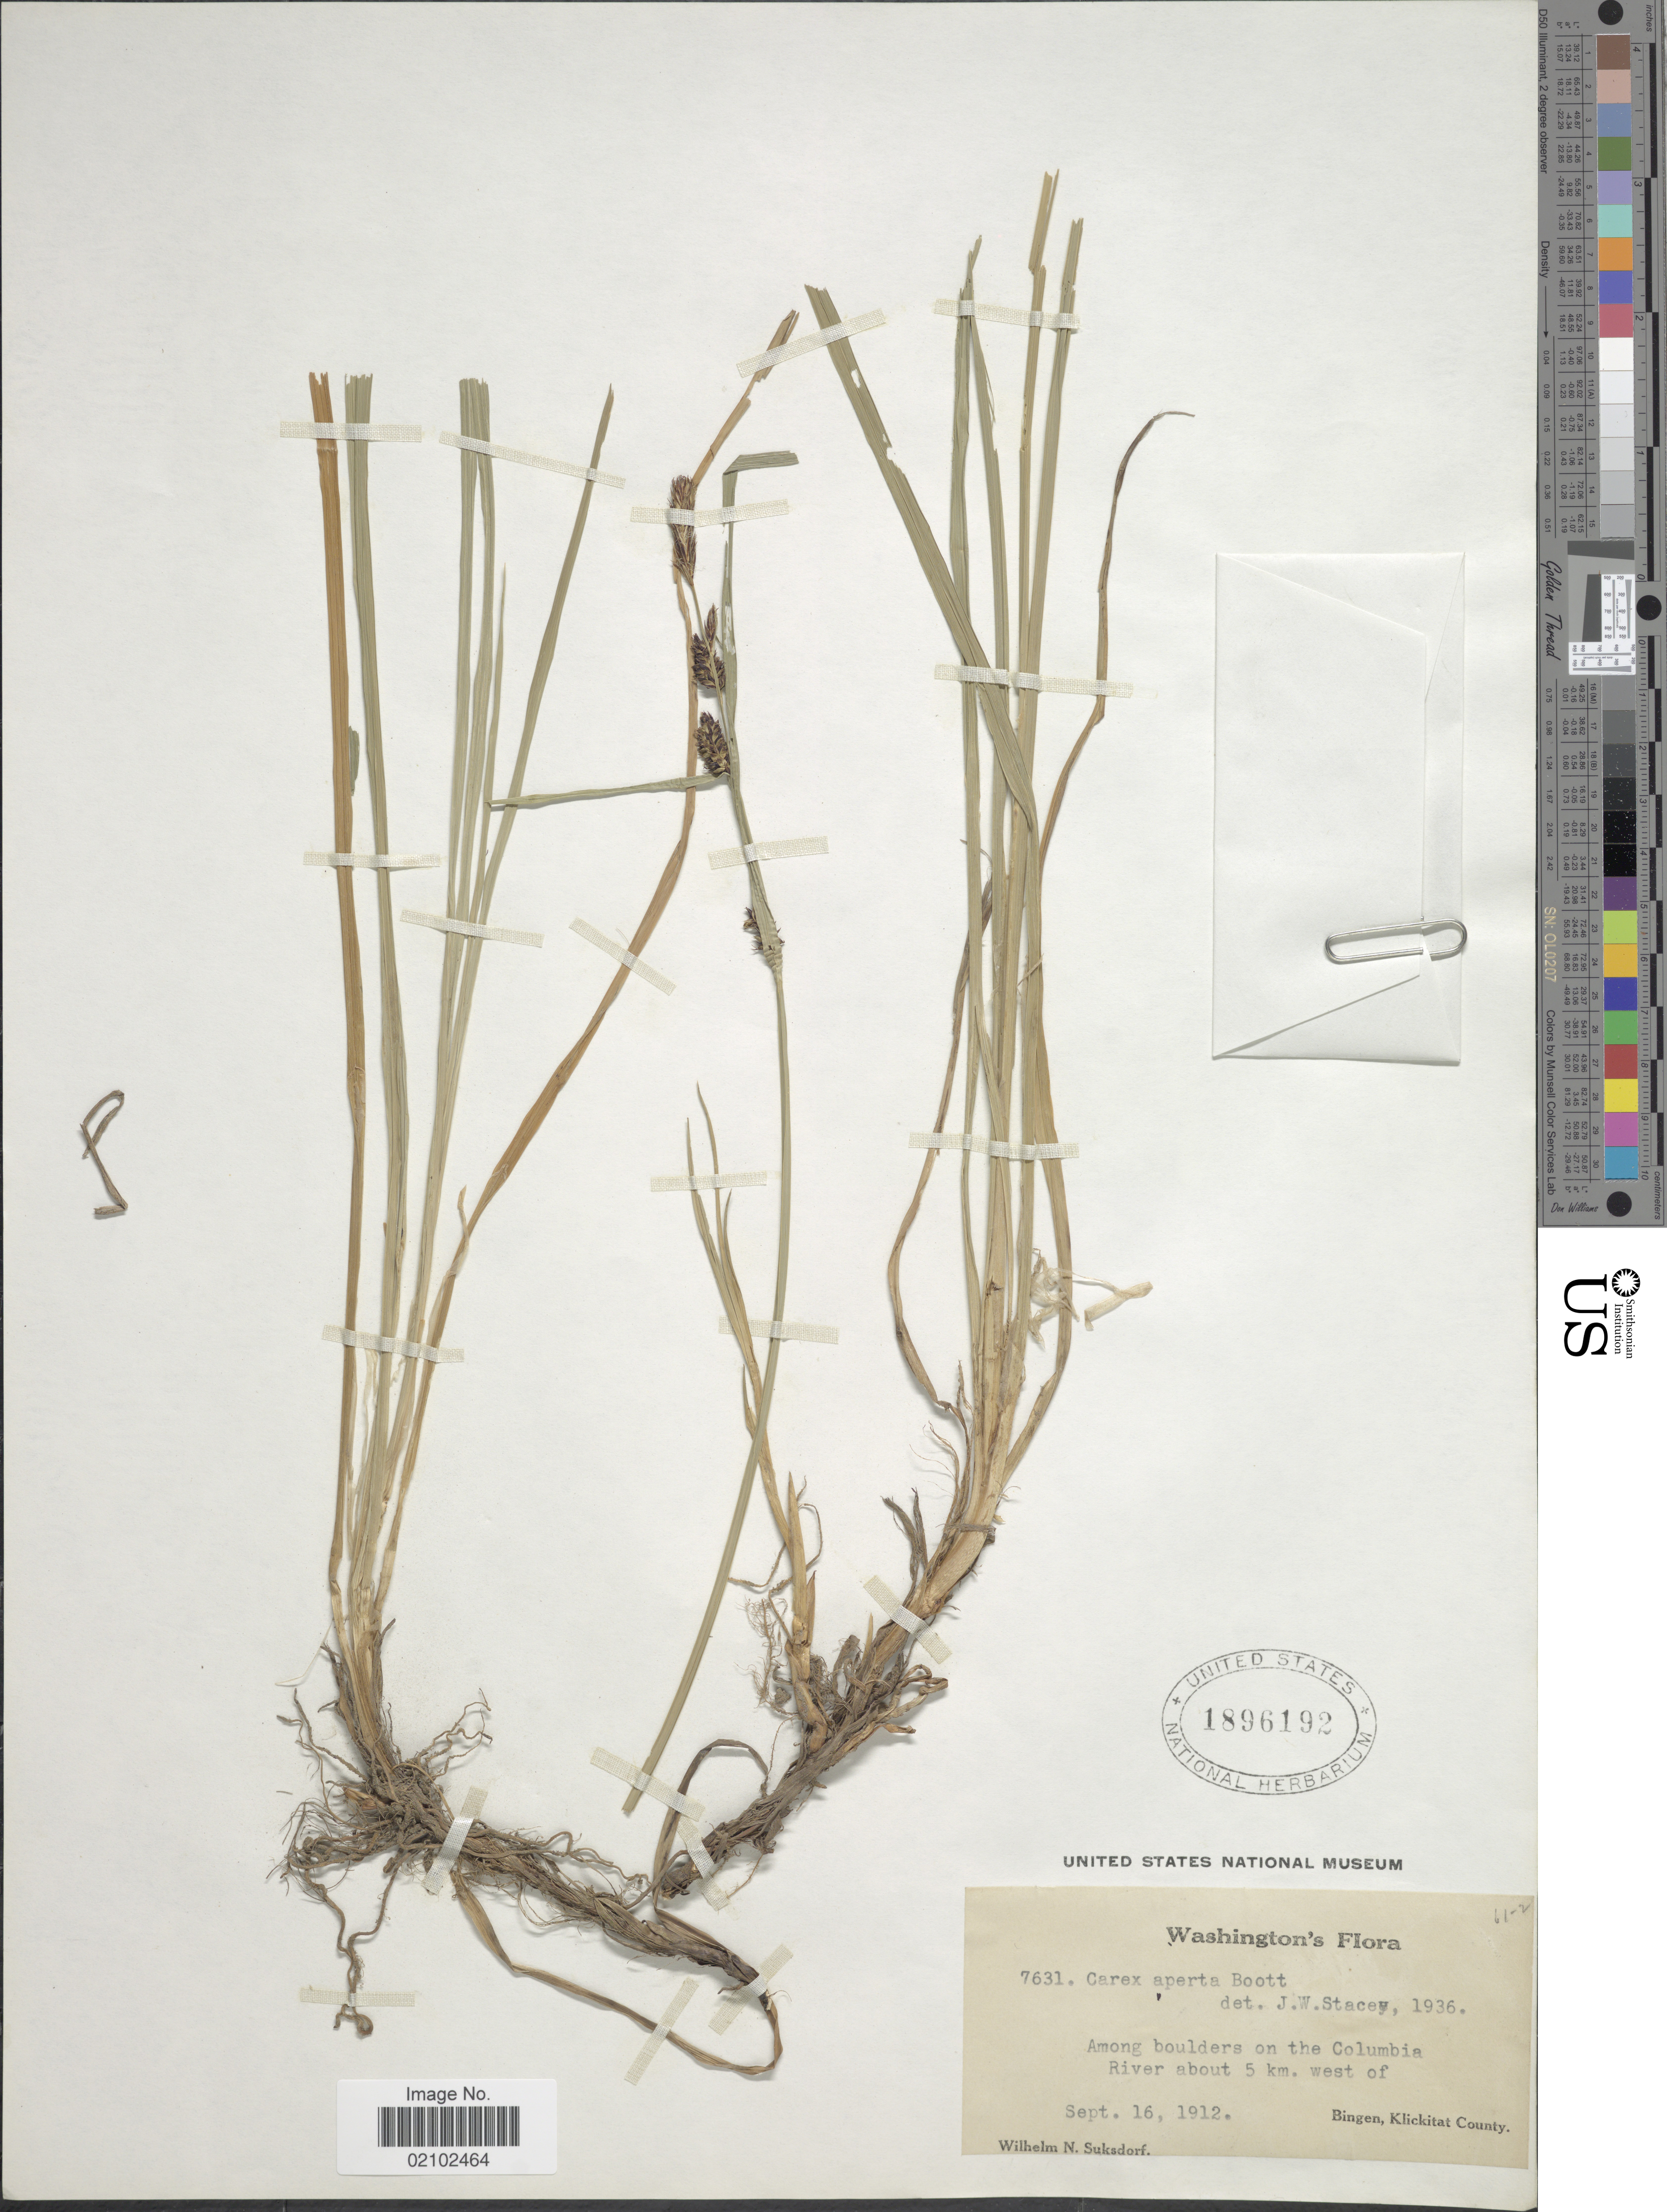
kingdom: Plantae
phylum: Tracheophyta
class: Liliopsida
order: Poales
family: Cyperaceae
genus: Carex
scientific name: Carex aperta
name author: Boott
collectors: W. N. Suksdorf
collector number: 7631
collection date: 1912-09-16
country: United States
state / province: Washington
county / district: Klickitat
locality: Among boulders on the Columbia River about 5 km west of Bingen, Klickitat County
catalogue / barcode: US 1896192